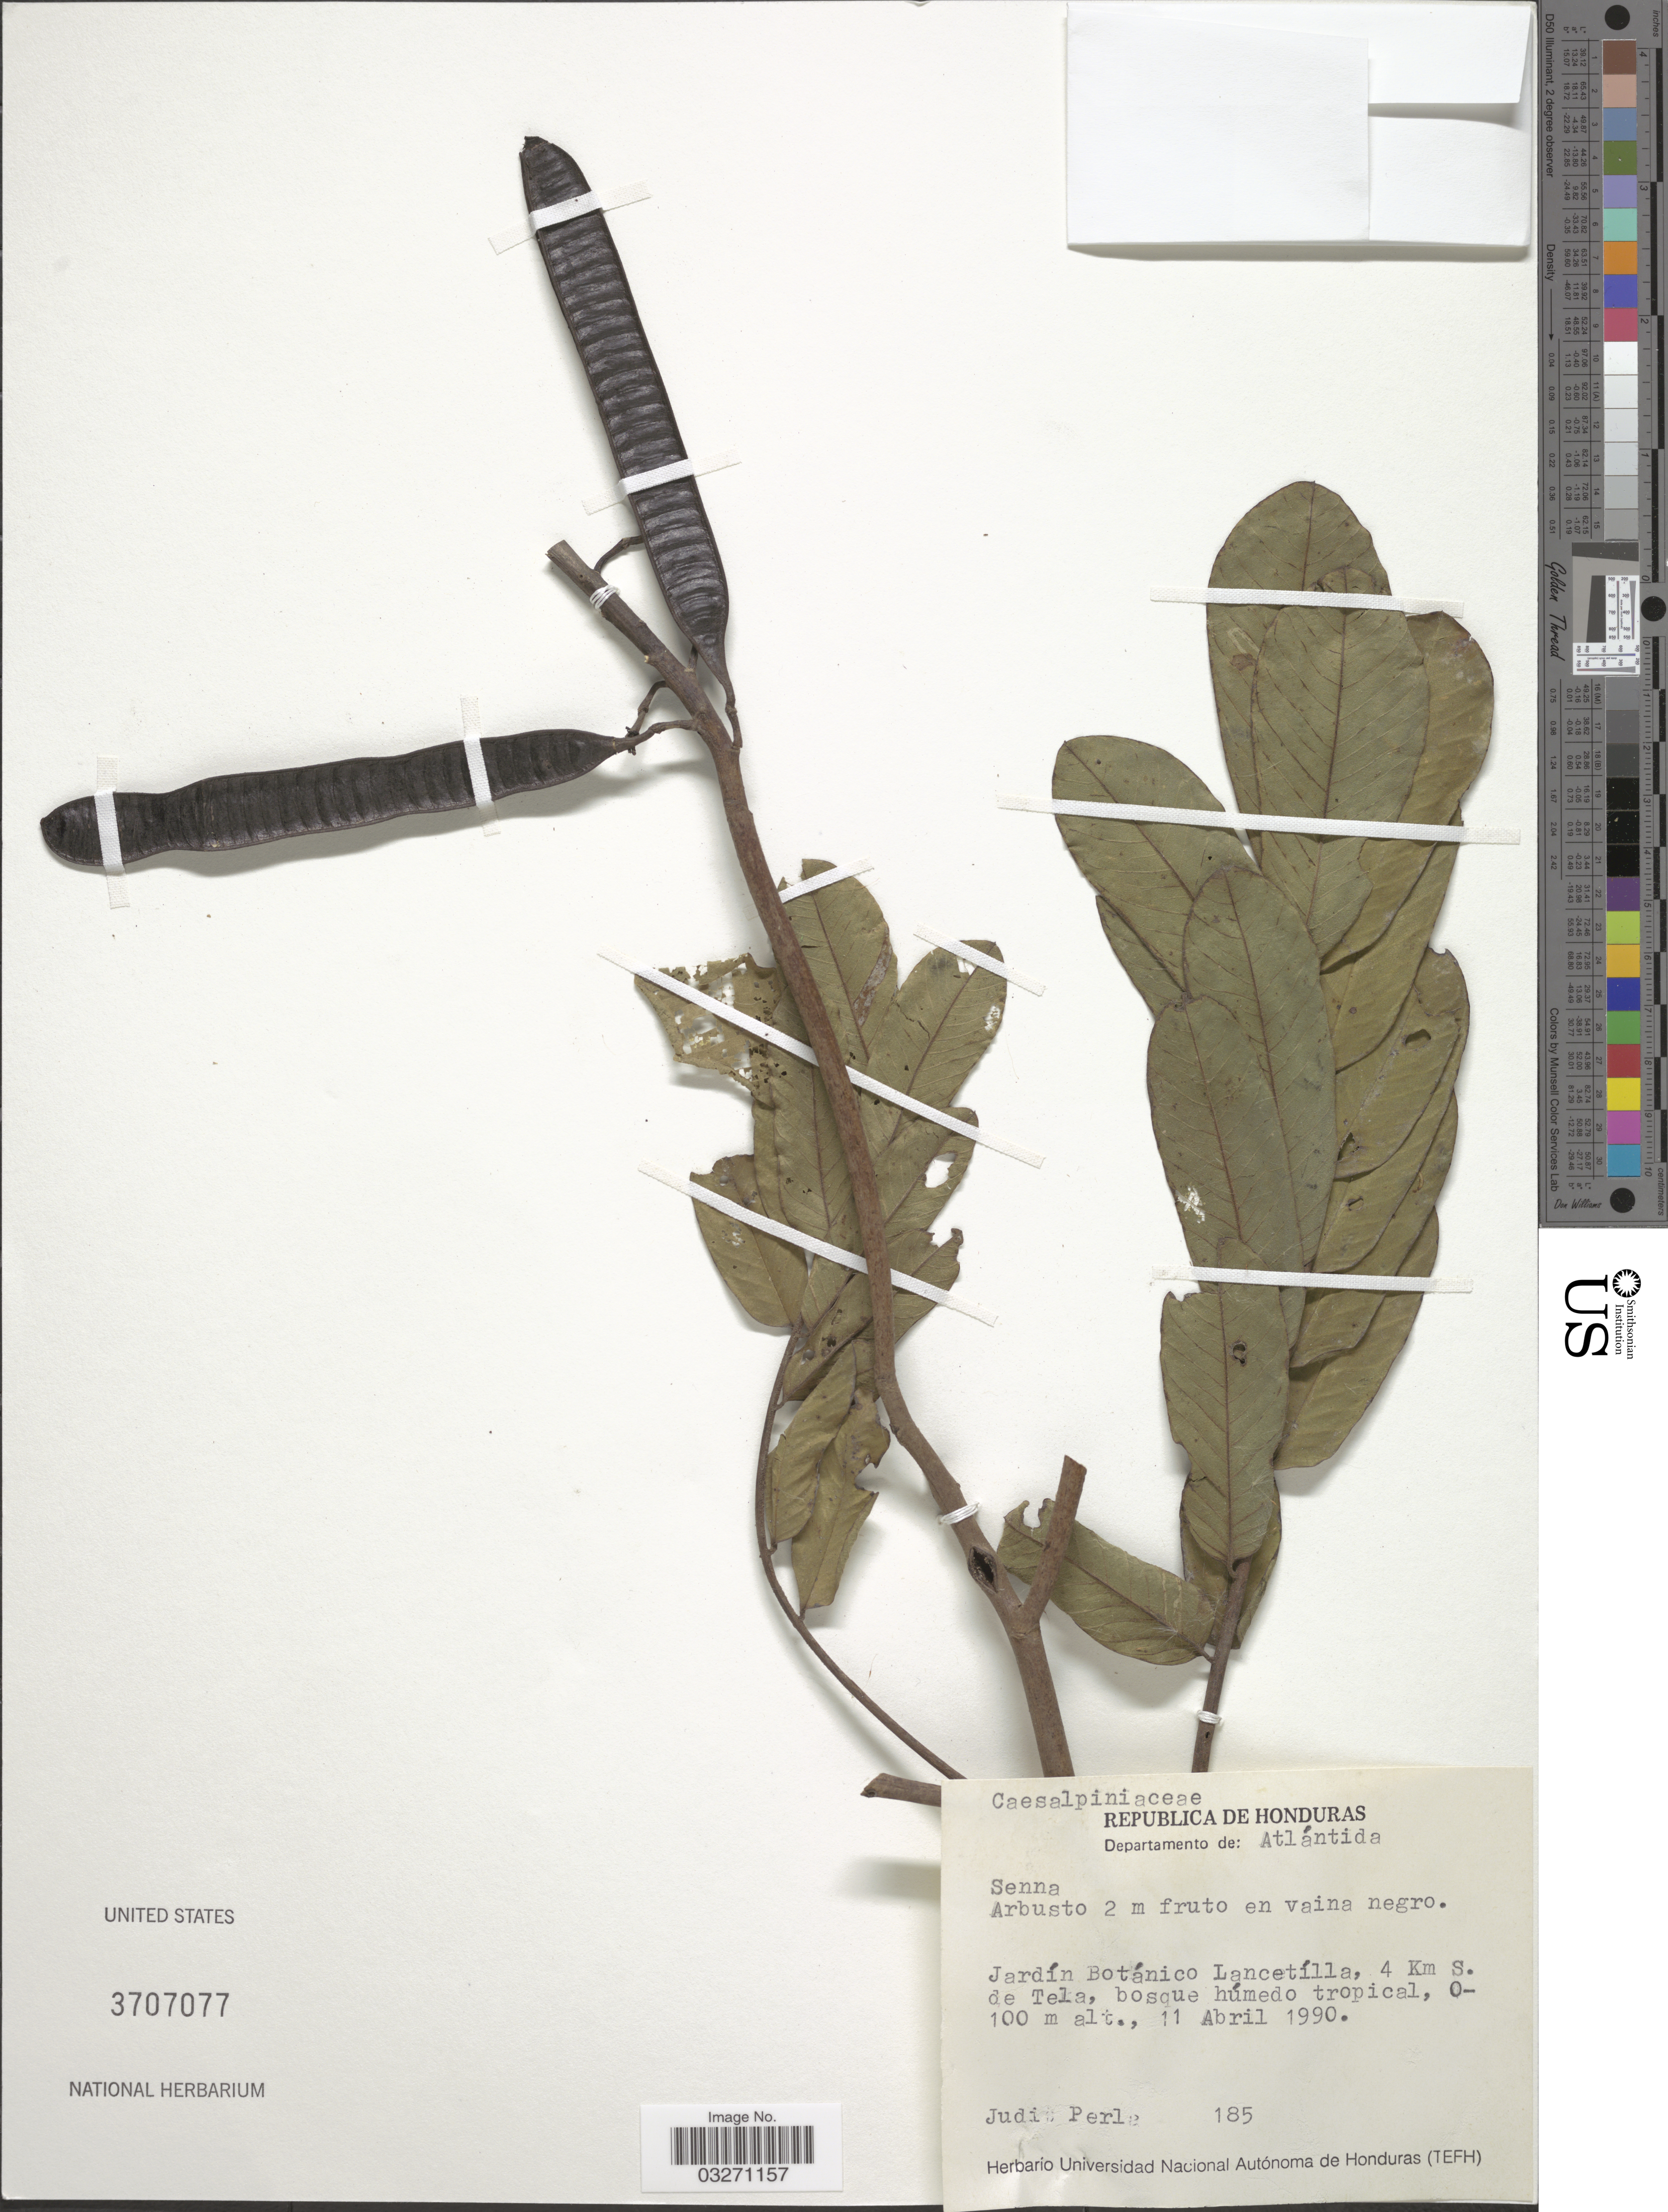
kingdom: Plantae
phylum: Tracheophyta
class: Magnoliopsida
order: Fabales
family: Fabaceae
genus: Senna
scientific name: Senna sp.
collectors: J. Perla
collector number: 185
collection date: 1990-04-11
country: Honduras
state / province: Atlántida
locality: Departamento de: Atlántida, Jardín Botánico Lancetílla, 4 Km S. de Tela.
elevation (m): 0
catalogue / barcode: US 3707077